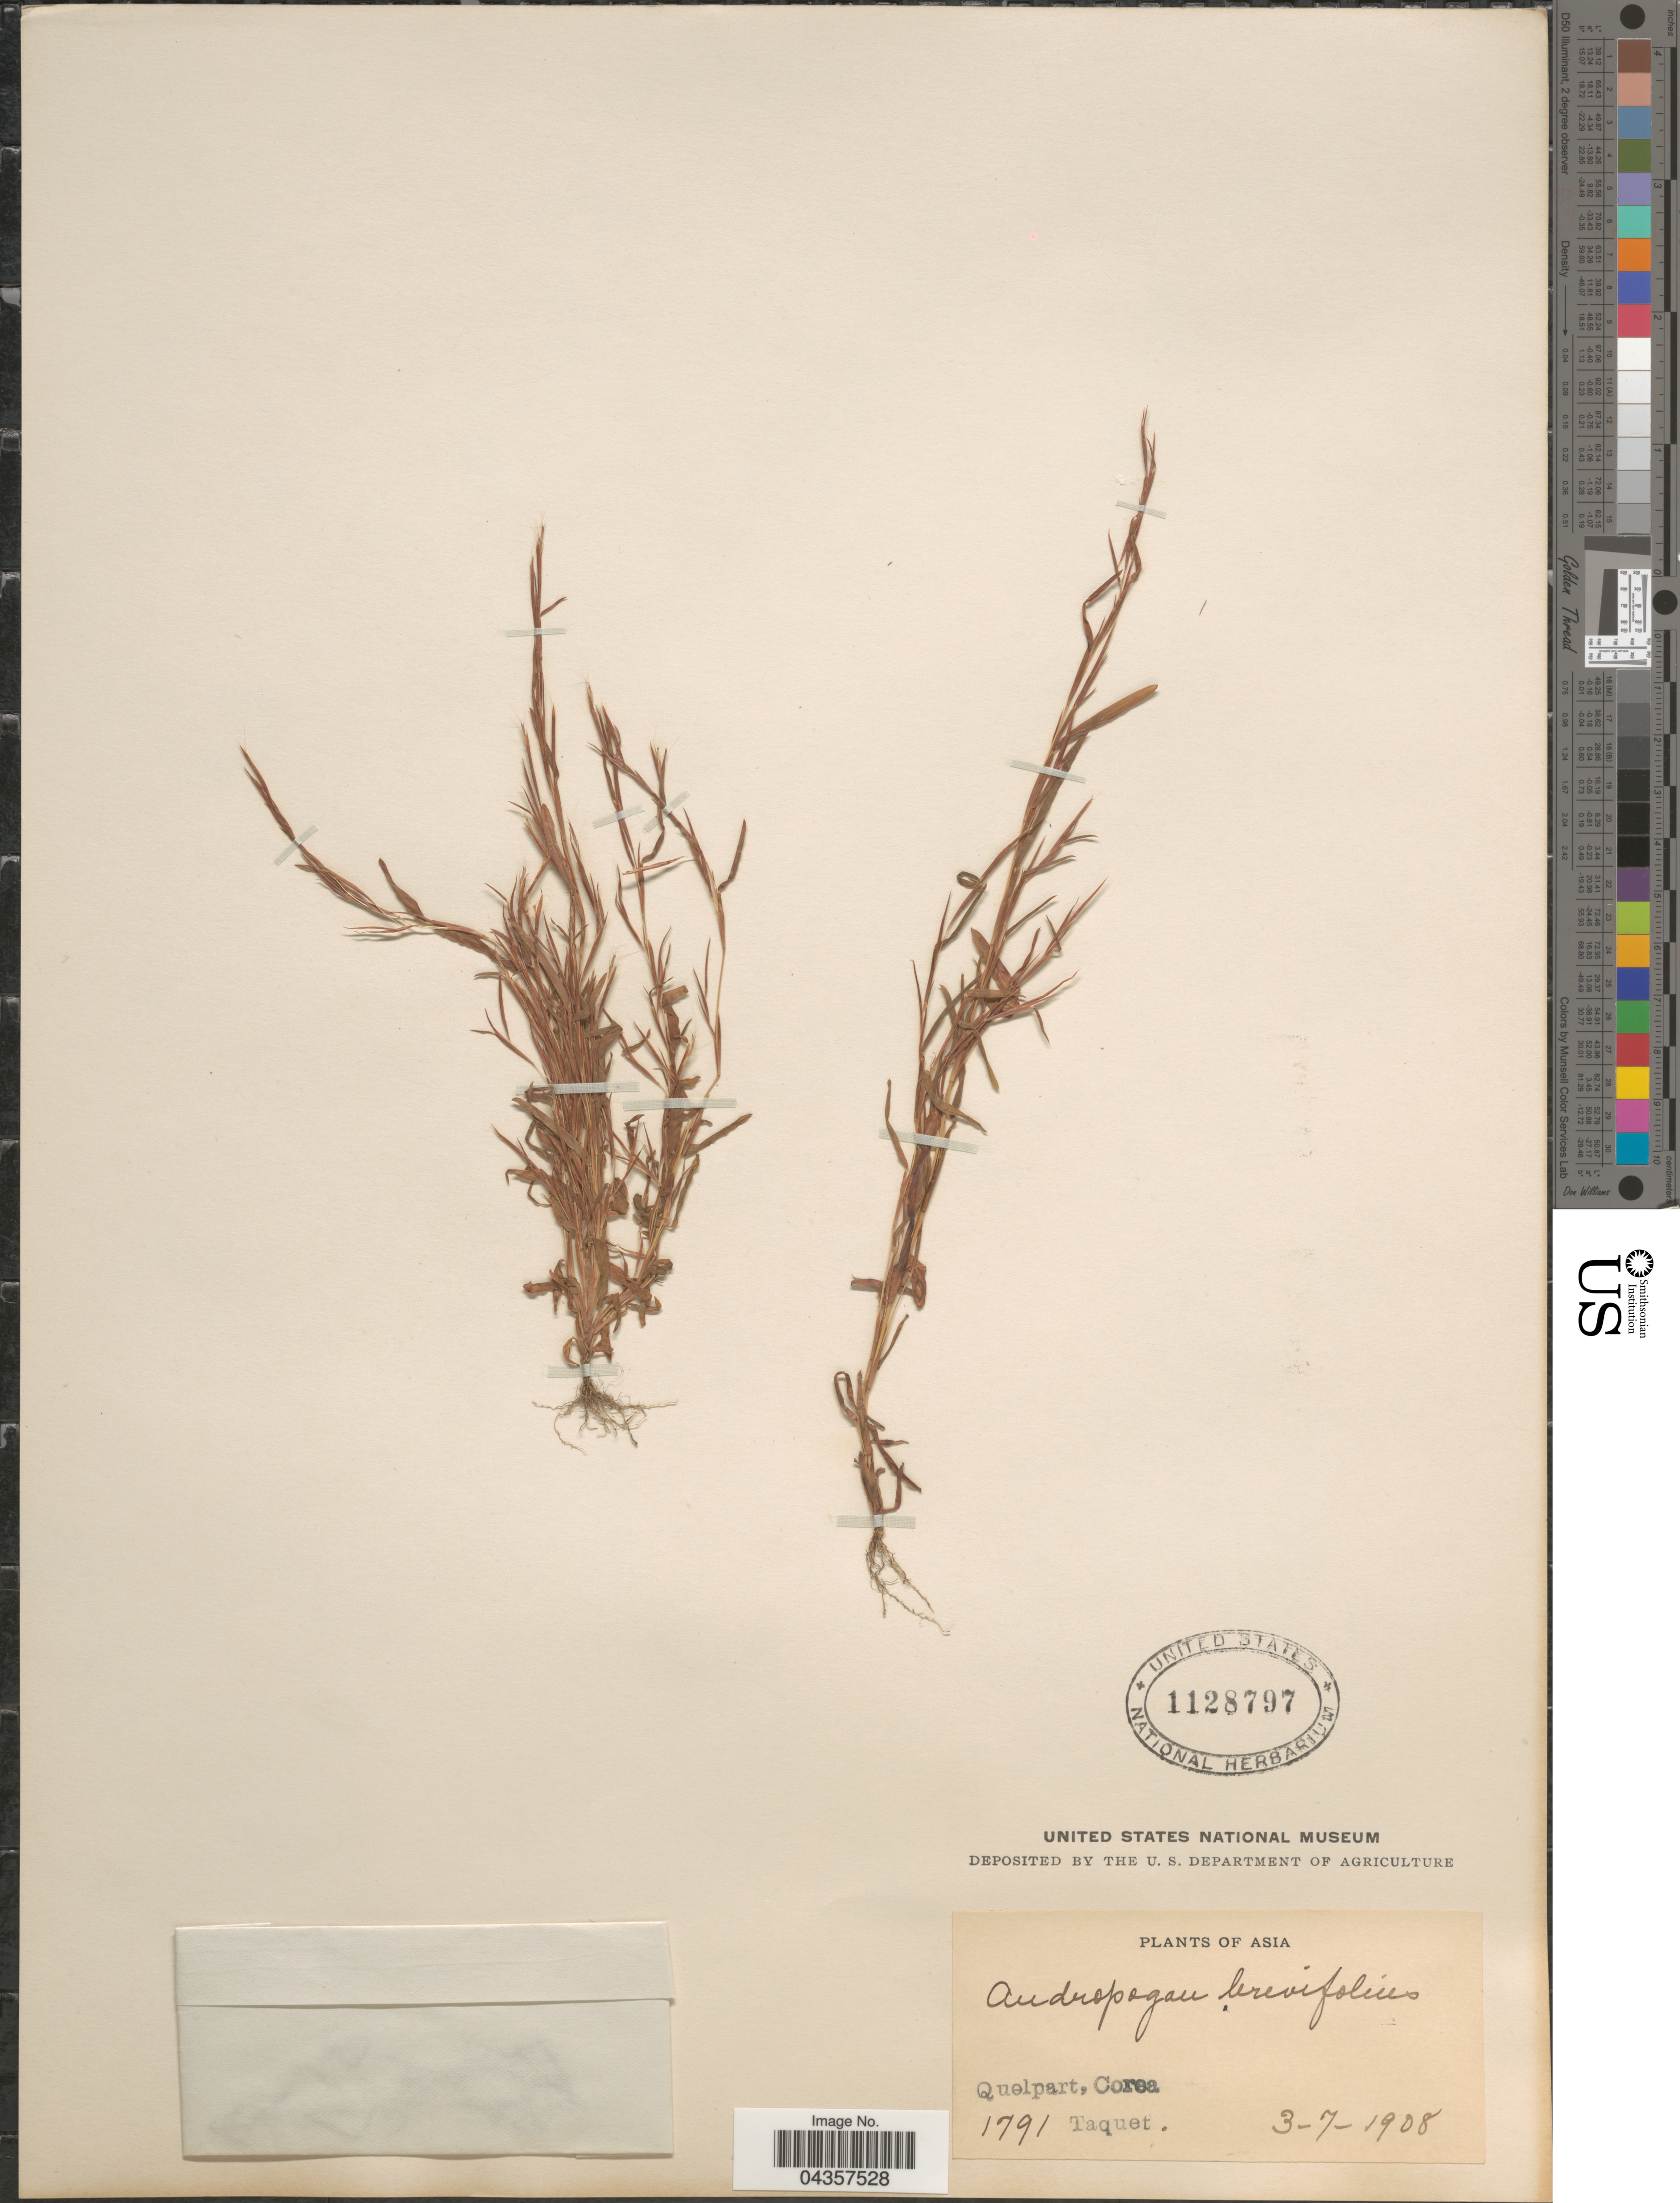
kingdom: Plantae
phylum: Tracheophyta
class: Liliopsida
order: Poales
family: Poaceae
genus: Schizachyrium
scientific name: Schizachyrium sp.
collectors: Taquet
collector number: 1791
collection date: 1908-07-03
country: South Korea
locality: Quelpart, Corea.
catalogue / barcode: US 1128797